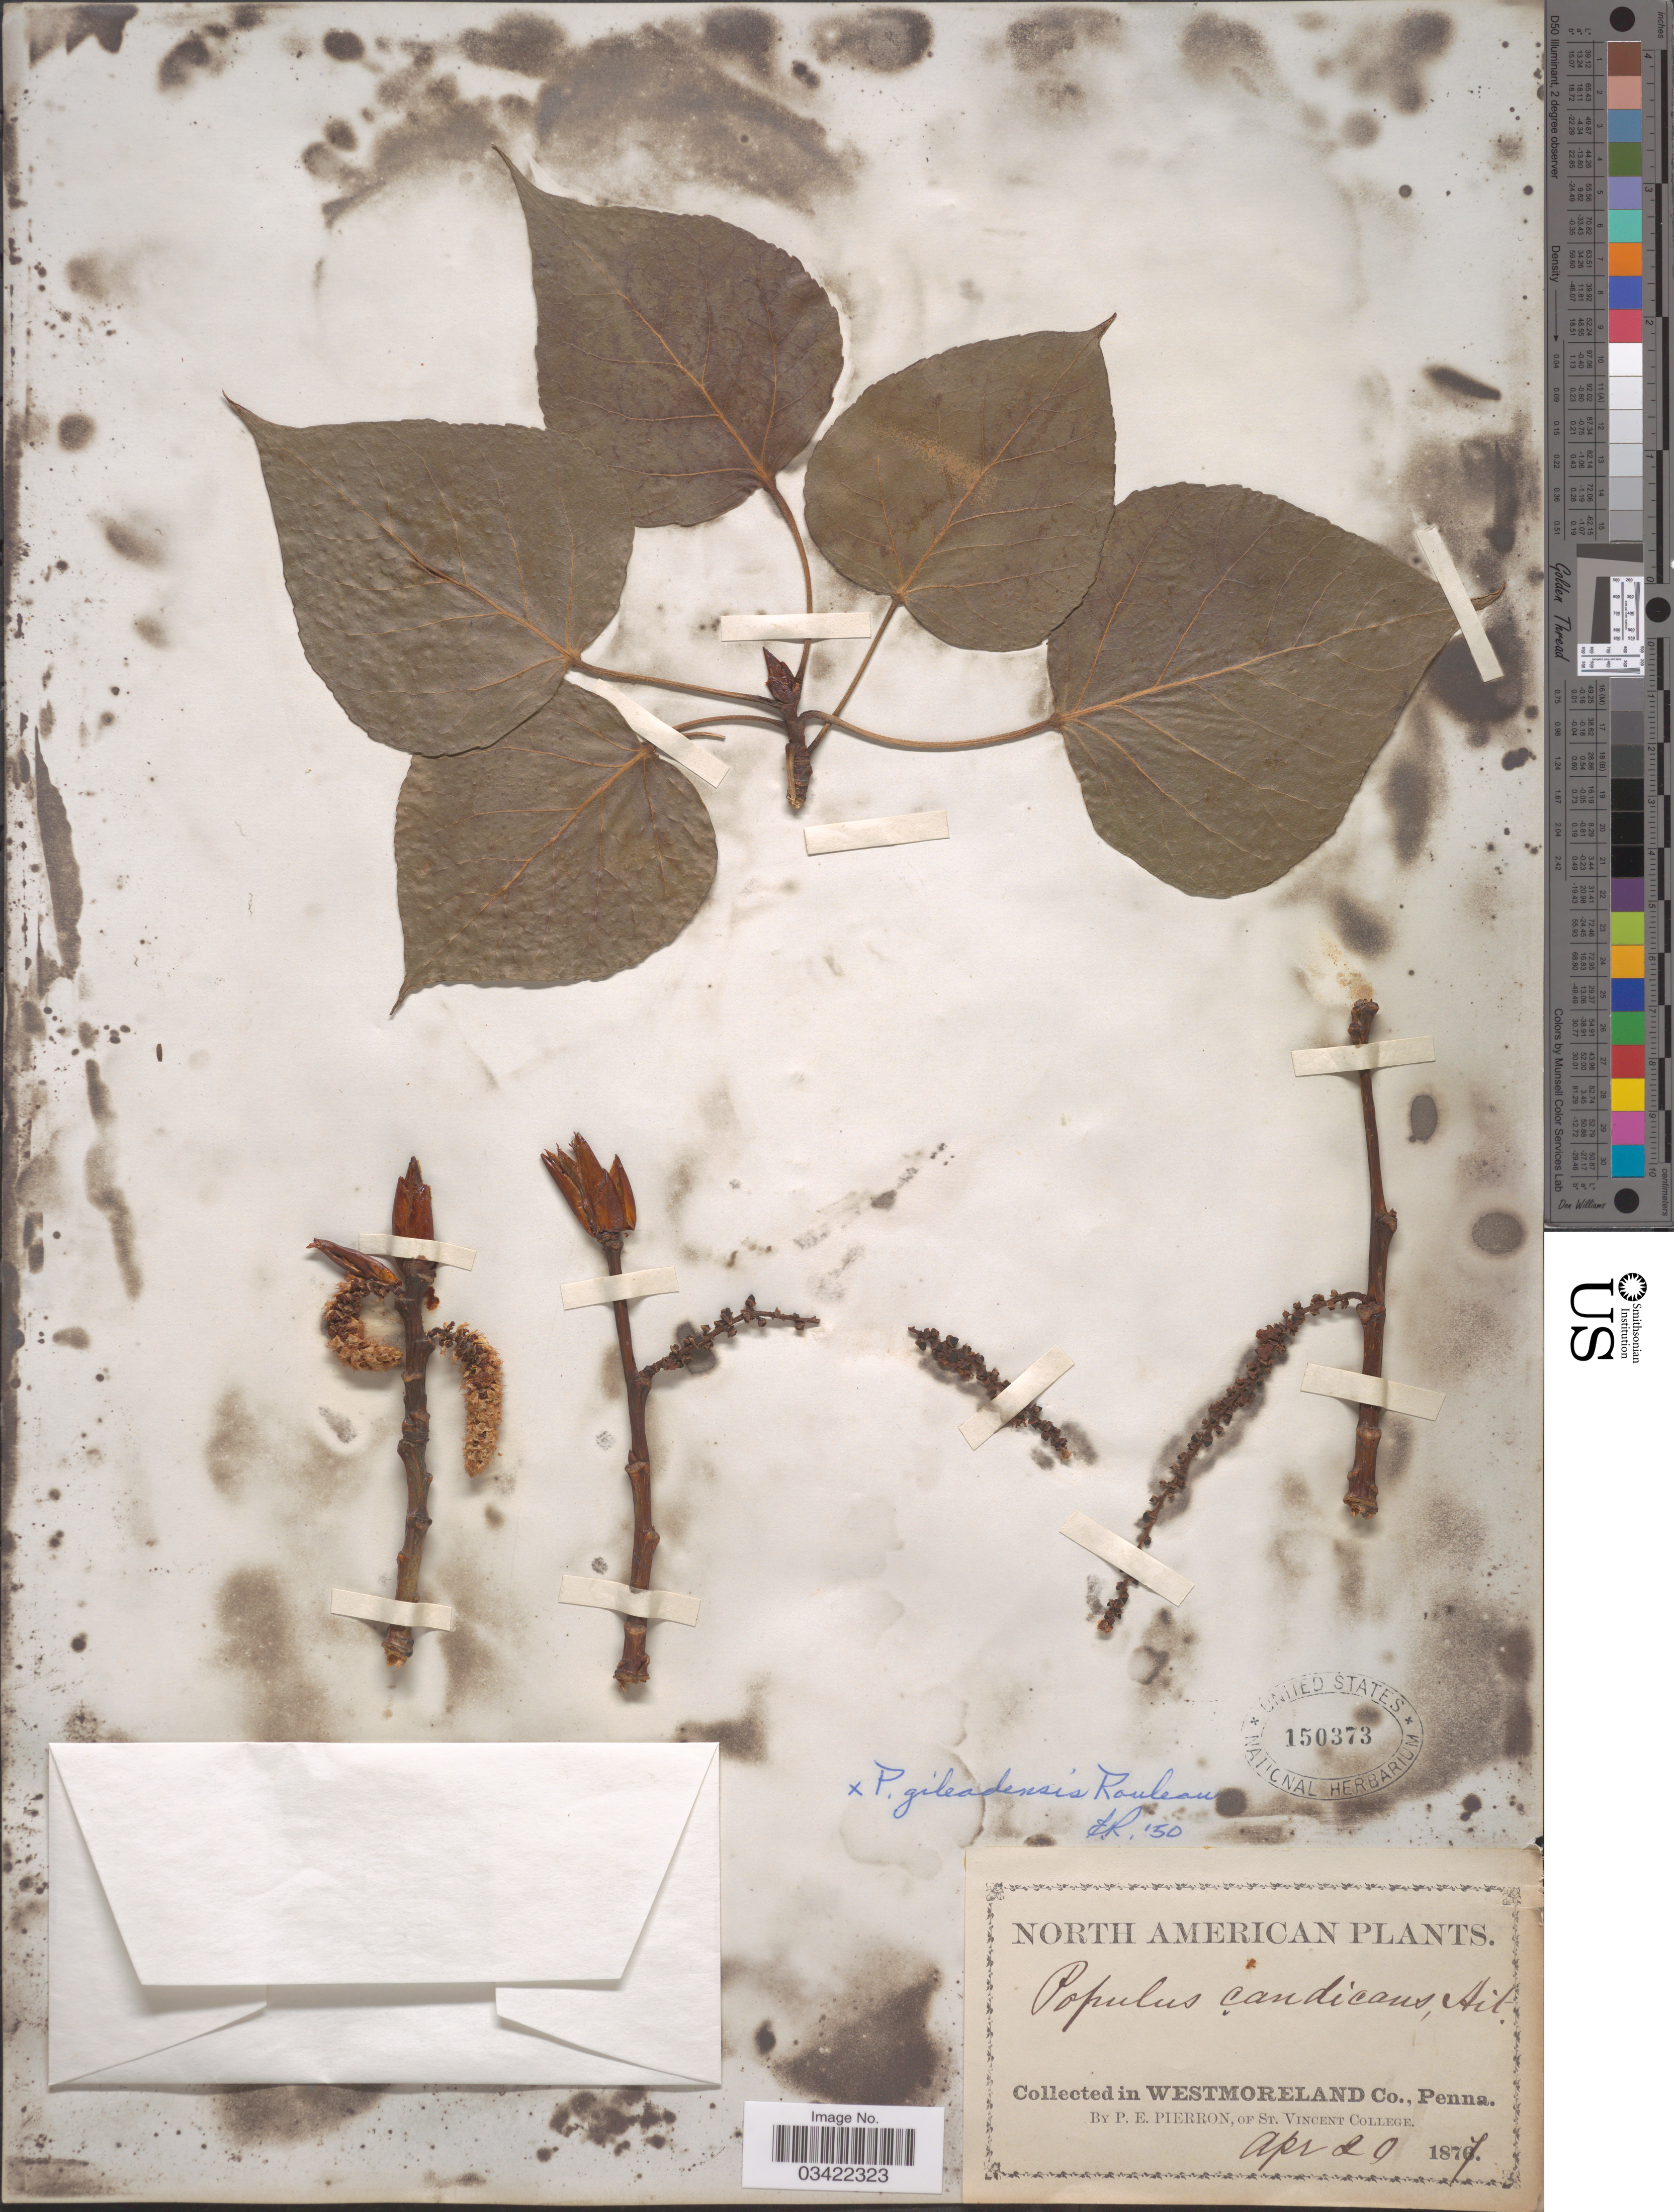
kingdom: Plantae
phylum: Tracheophyta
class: Magnoliopsida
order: Malpighiales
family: Salicaceae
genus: Populus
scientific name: Populus x jackii 'Balm of Gilead'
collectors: P. Pierron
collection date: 1877-04-29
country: United States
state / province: Pennsylvania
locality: Westmoreland Co.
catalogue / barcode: US 150373